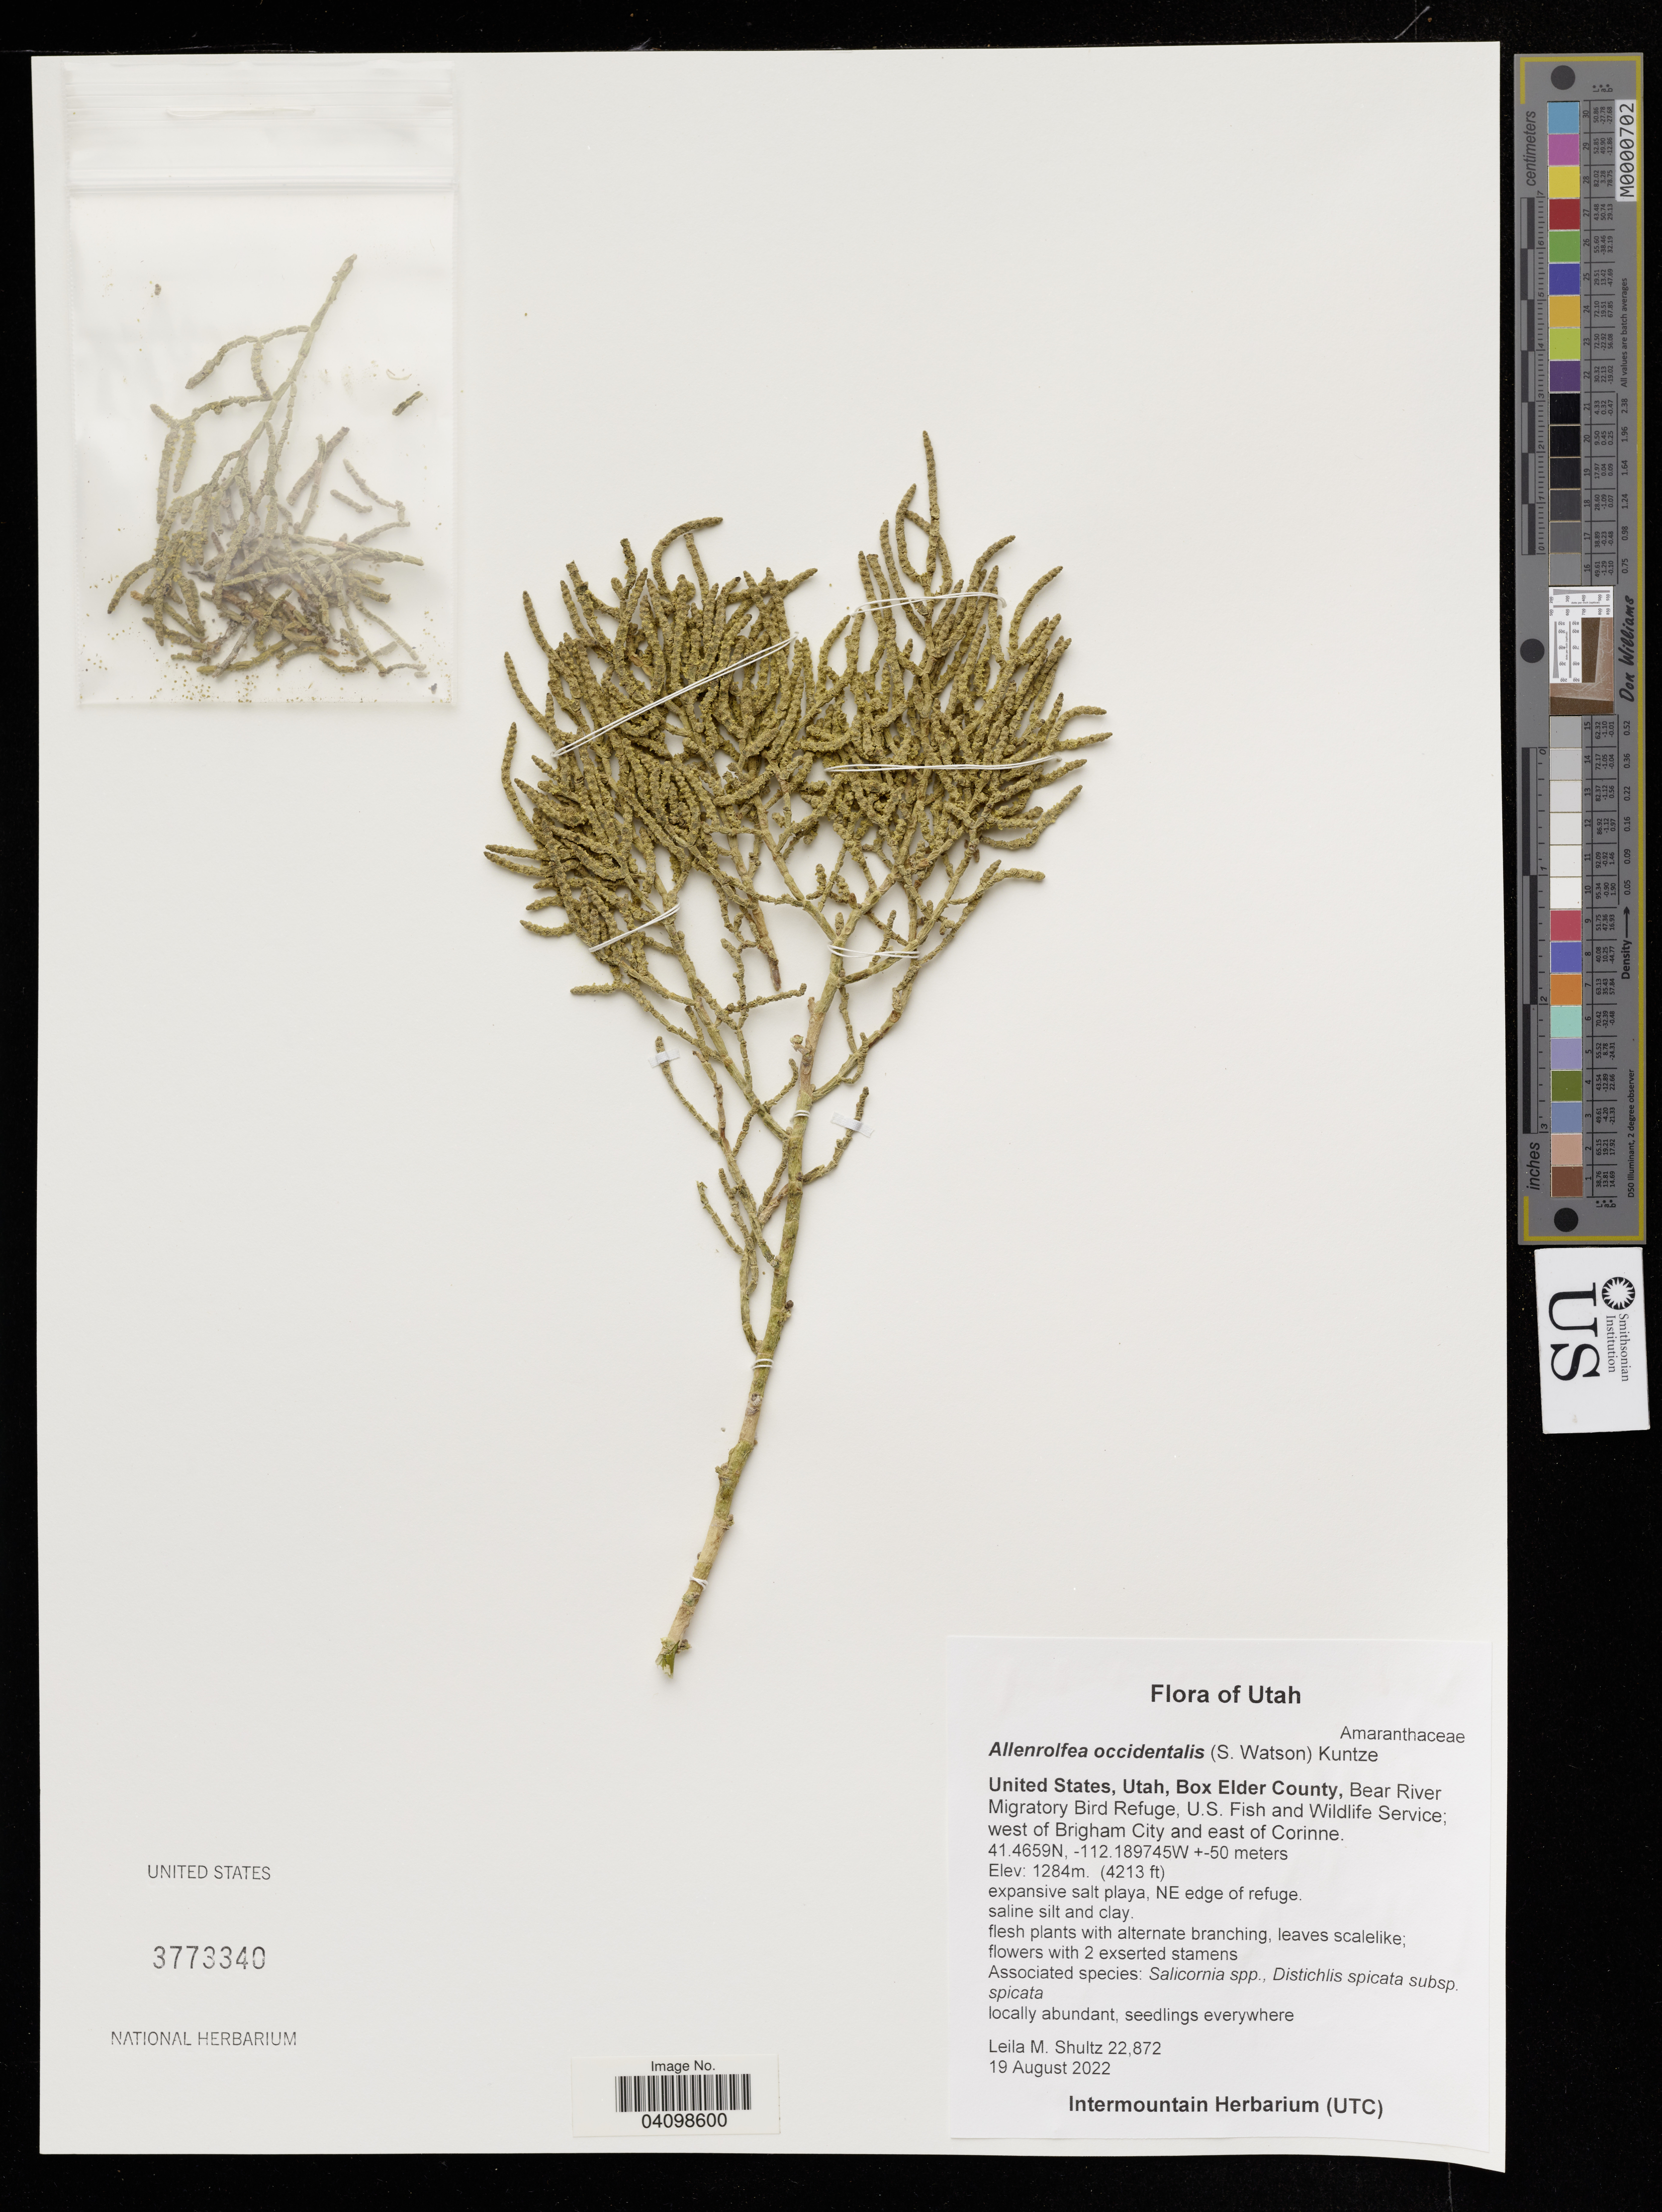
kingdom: Plantae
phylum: Tracheophyta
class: Magnoliopsida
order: Caryophyllales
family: Amaranthaceae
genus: Allenrolfea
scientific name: Allenrolfea occidentalis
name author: (S. Watson) Kuntze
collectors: L. Shultz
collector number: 22872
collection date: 2022-08-19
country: United States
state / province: Utah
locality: Box Elder Country, Bear River Migratory Bird Refuge, U.S. Fish and Wildlife Service; west of Brigham City and east of Corinne.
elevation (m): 1284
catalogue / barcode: US 3773340